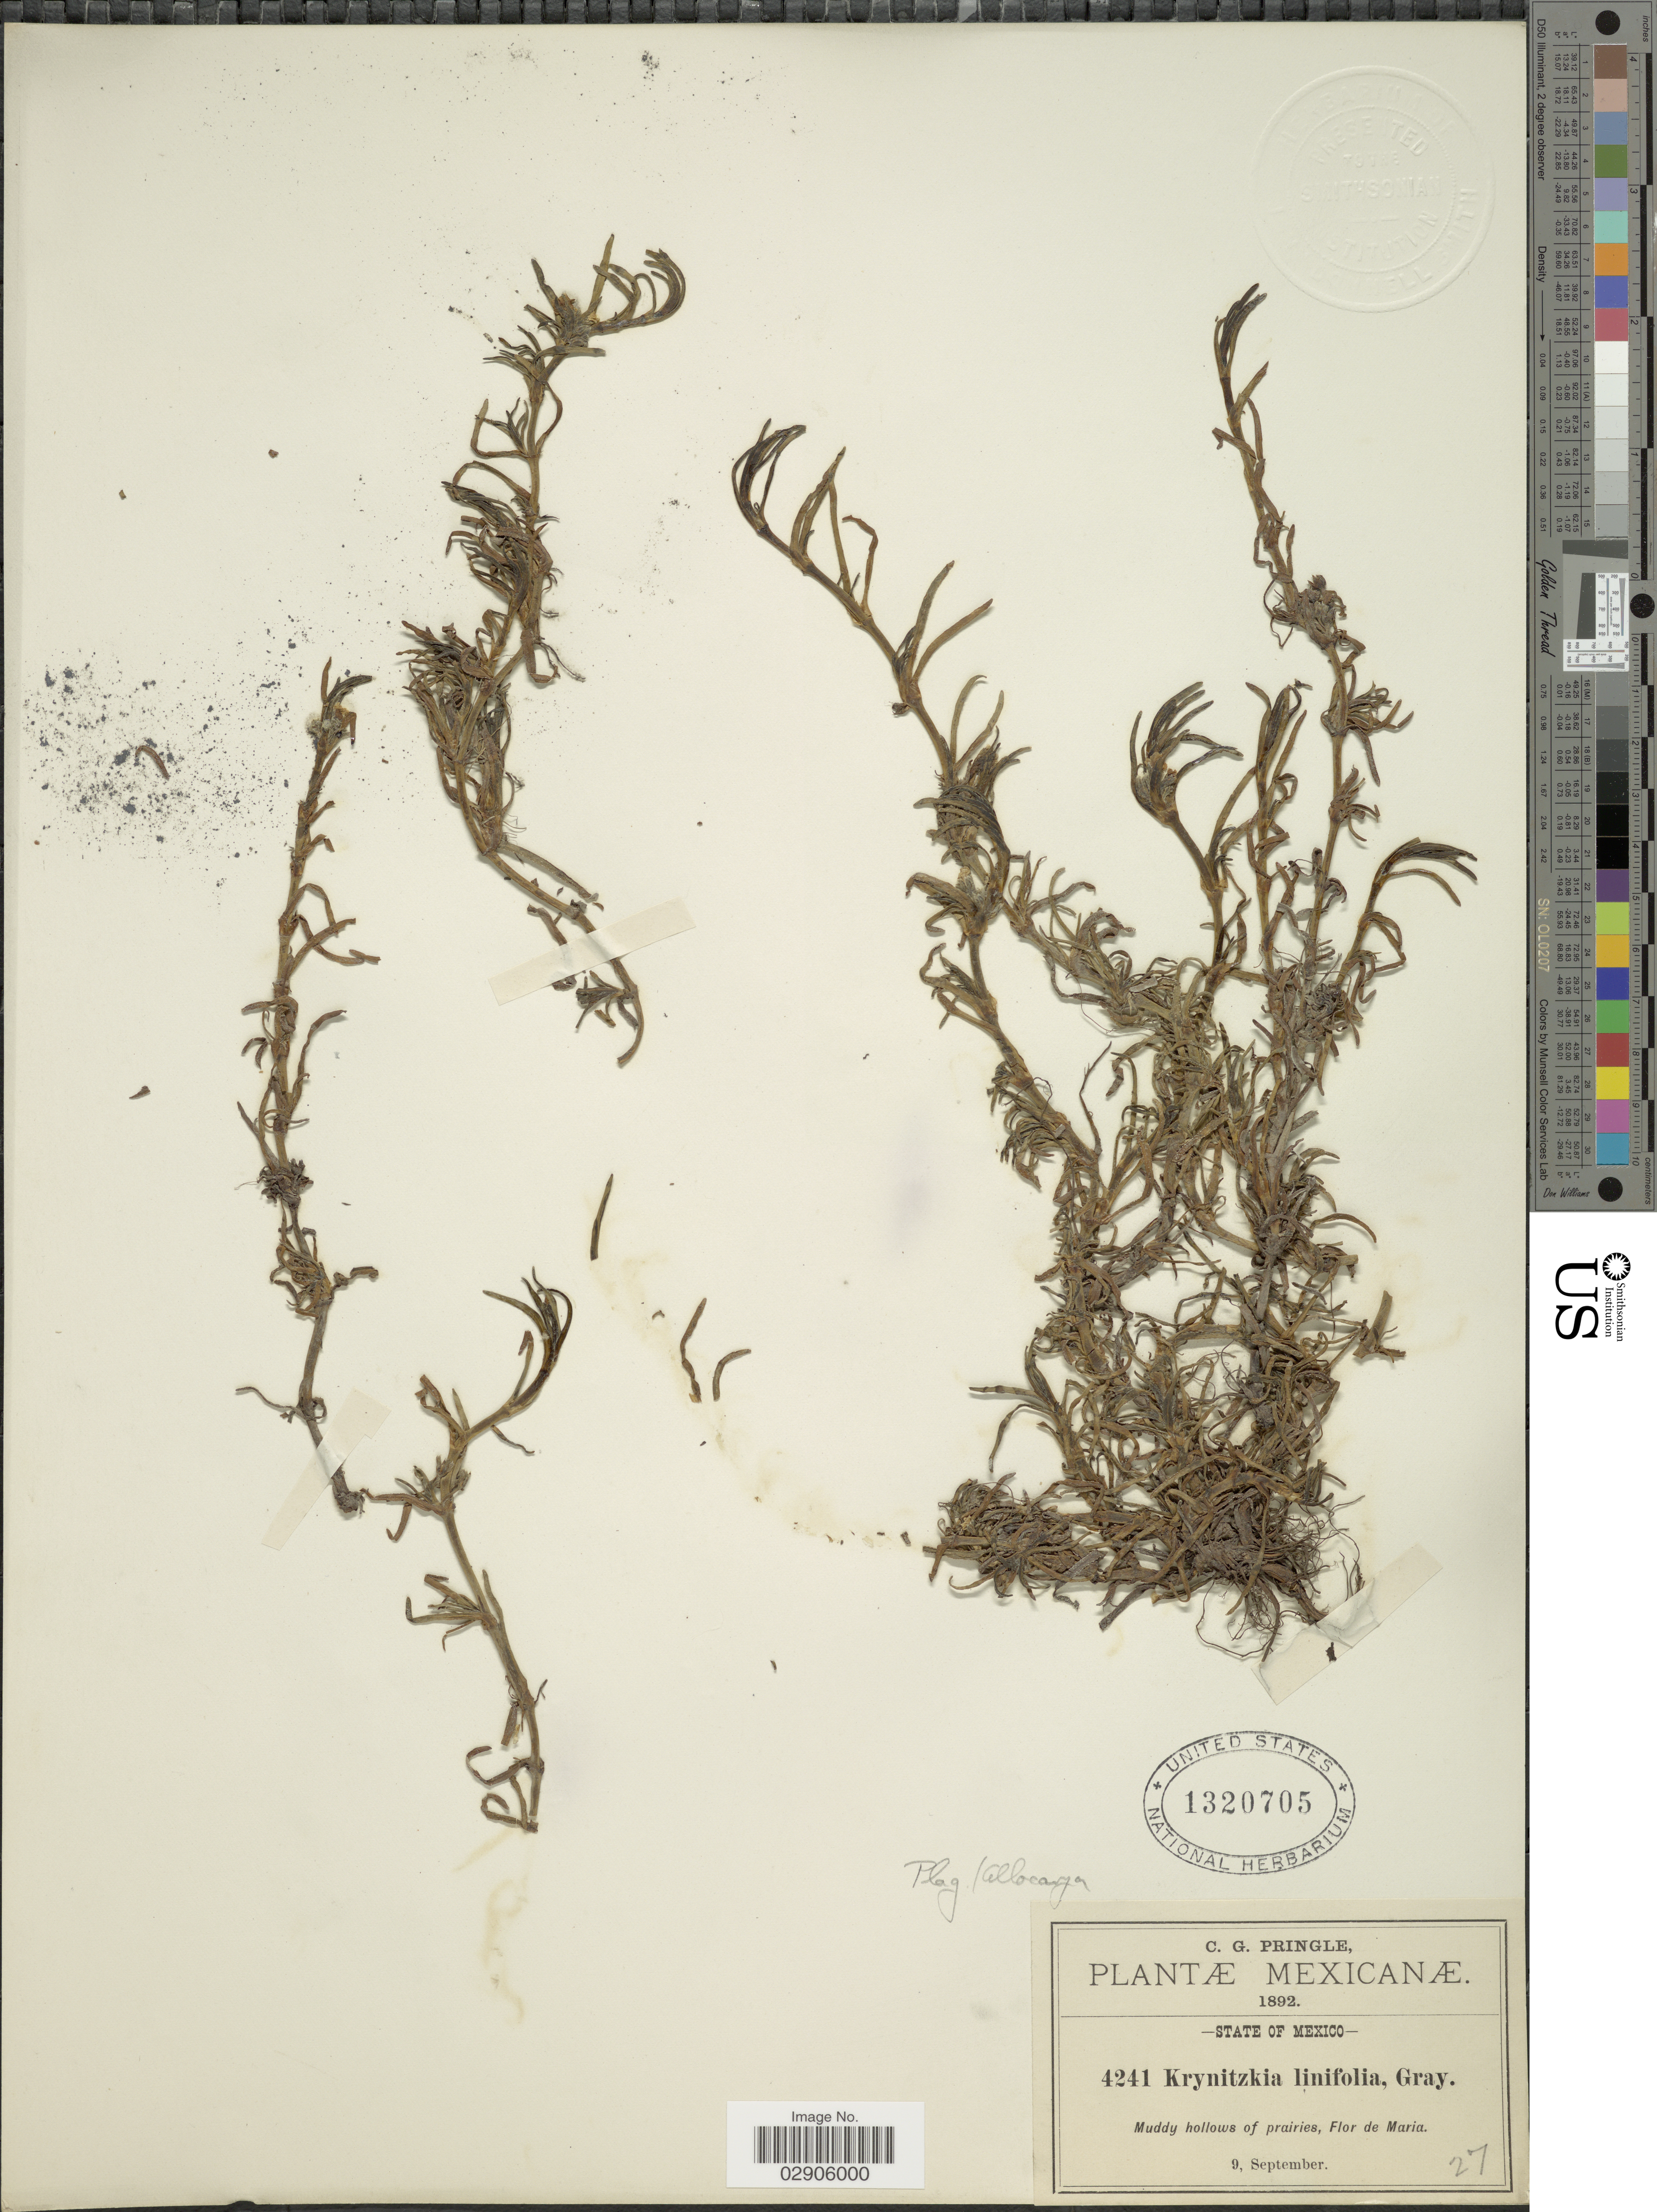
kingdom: Plantae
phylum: Tracheophyta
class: Magnoliopsida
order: Boraginales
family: Boraginaceae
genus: Plagiobothrys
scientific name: Plagiobothrys sp.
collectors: C. G. Pringle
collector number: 4241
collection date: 1892-09-09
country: Mexico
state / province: México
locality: State of Mexico, Muddy hollows of prairies, Flor de Maria.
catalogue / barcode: US 1320705